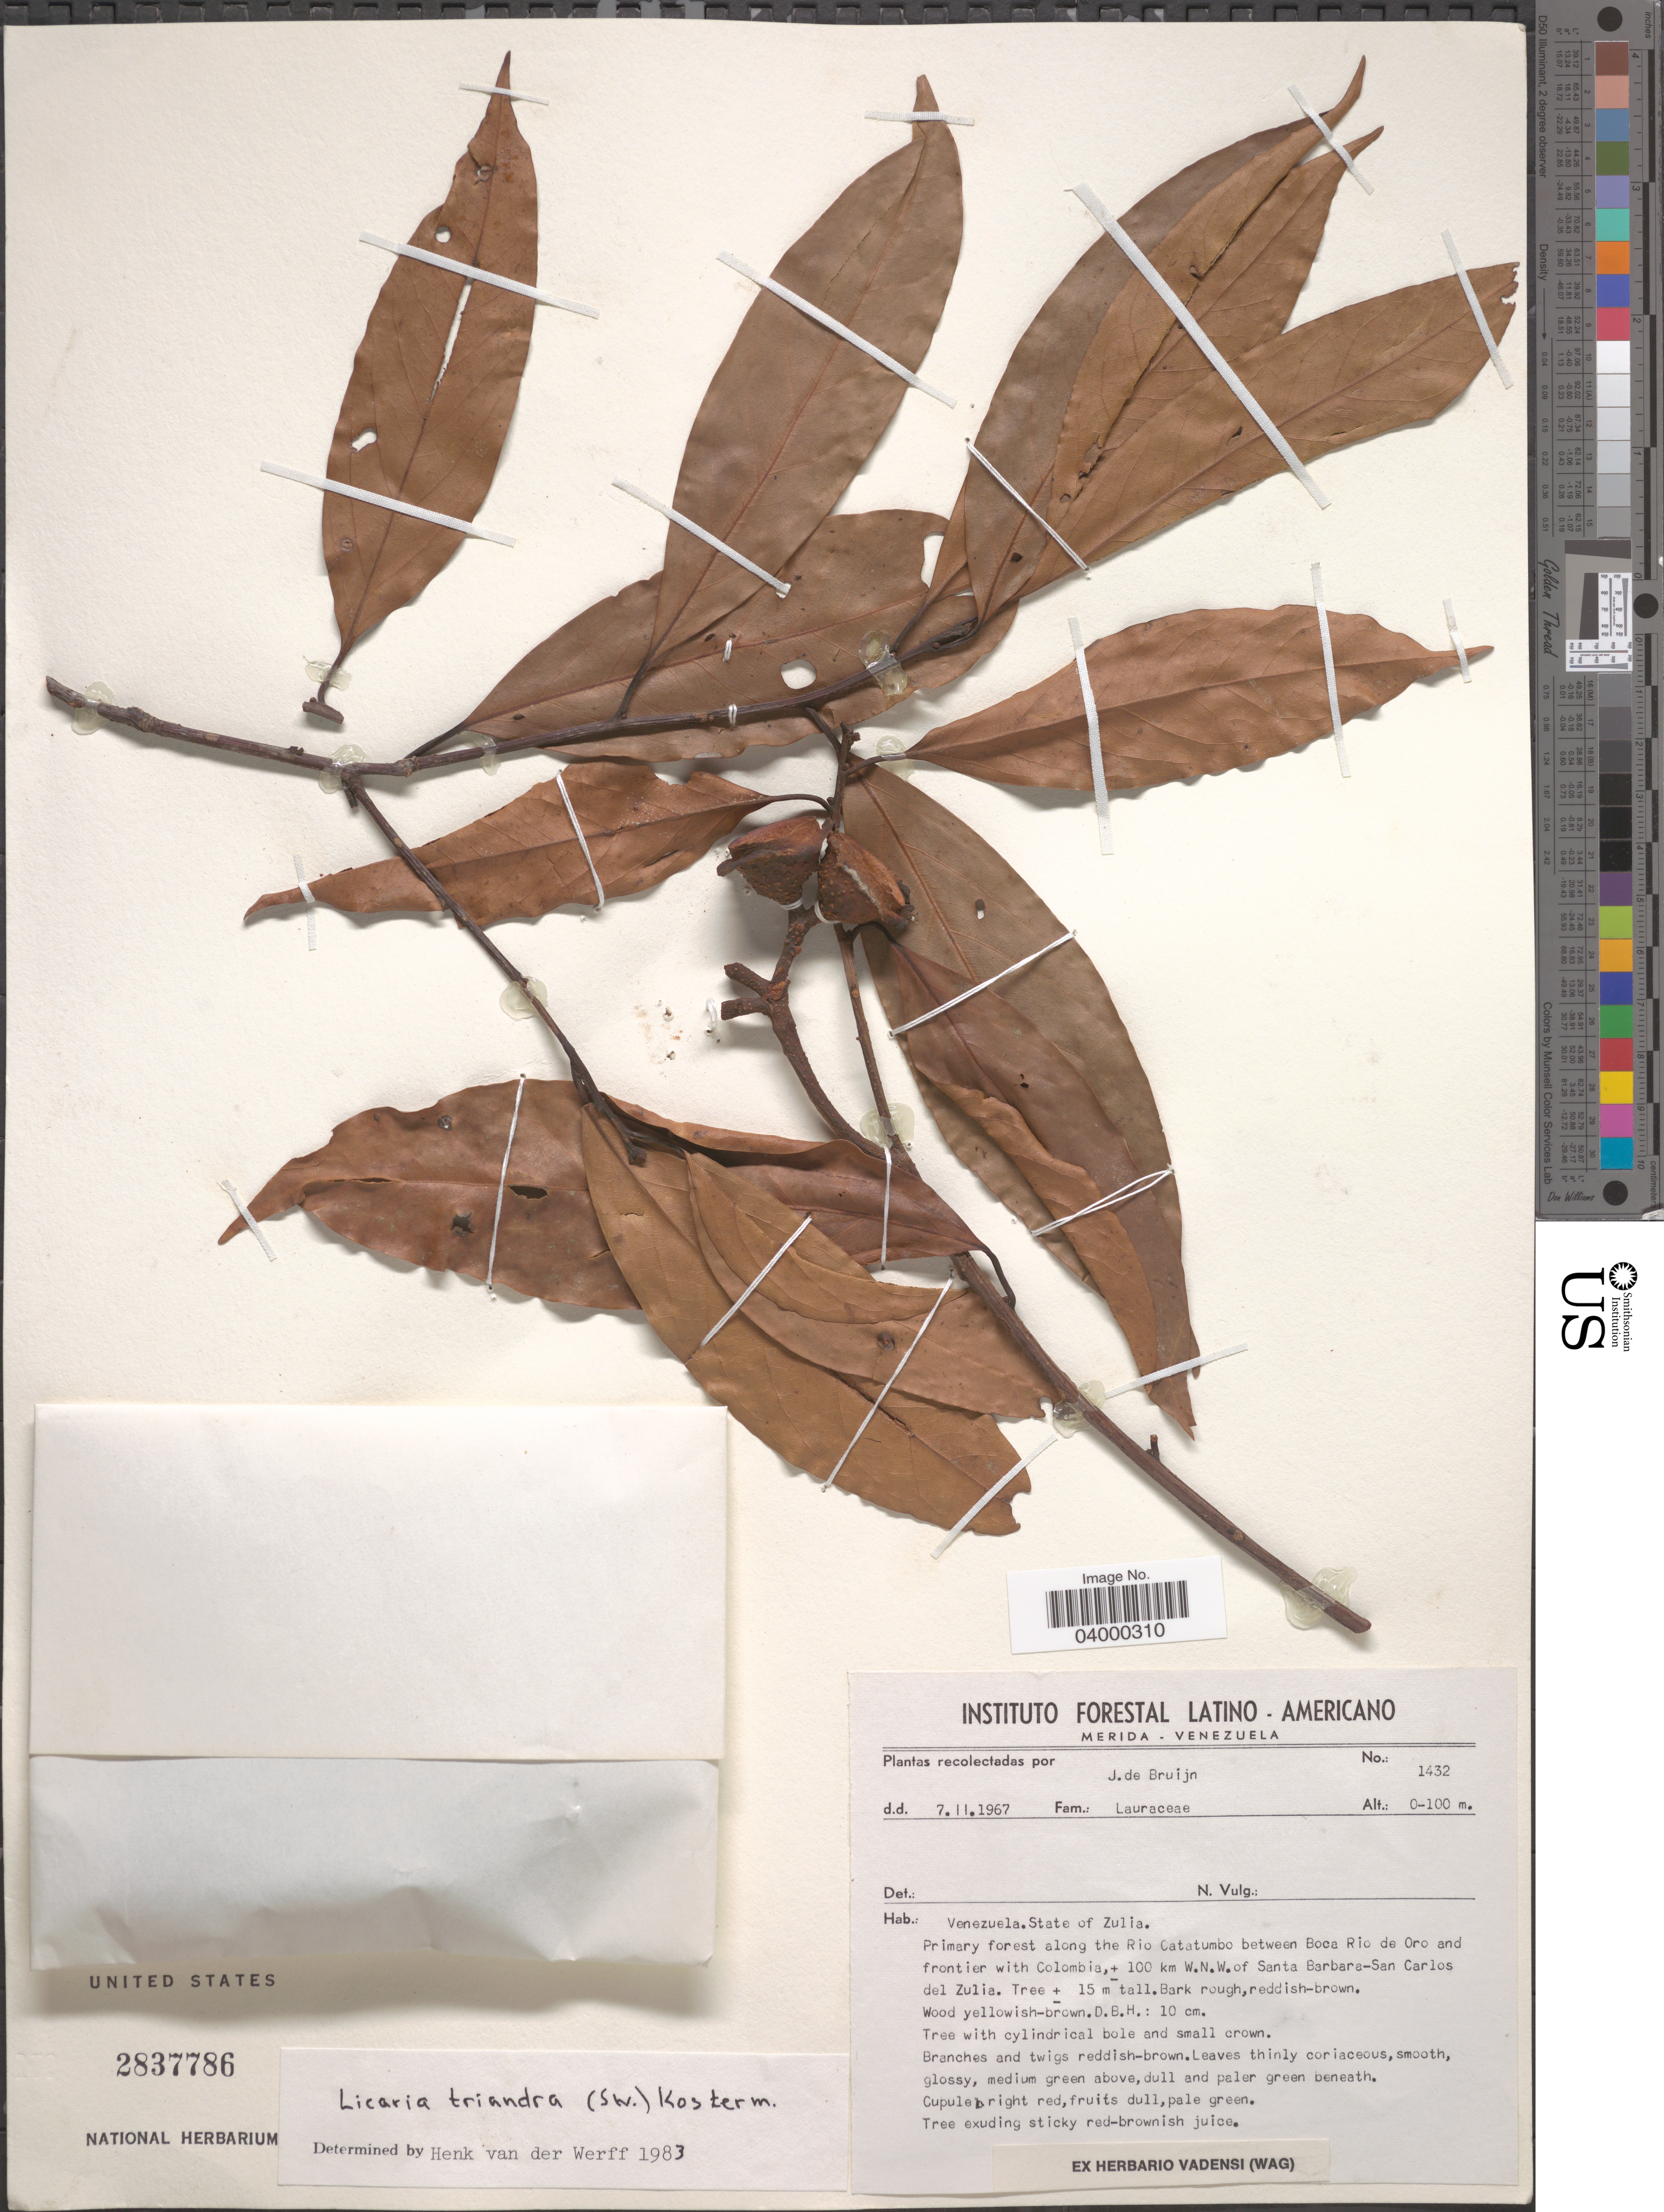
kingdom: Plantae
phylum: Tracheophyta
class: Magnoliopsida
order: Laurales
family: Lauraceae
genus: Licaria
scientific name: Licaria triandra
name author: (Sw.) Kosterm.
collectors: J. Bruijn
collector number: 1432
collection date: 1967-11-07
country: Venezuela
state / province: Zulia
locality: Primary forest along the Rio Catatumbo between Rio de Oro and frontier with Colombia, ± 100 km W.N.W. of Santa Barbara-San Carlos del Zulia.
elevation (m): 0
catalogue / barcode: US 2837786